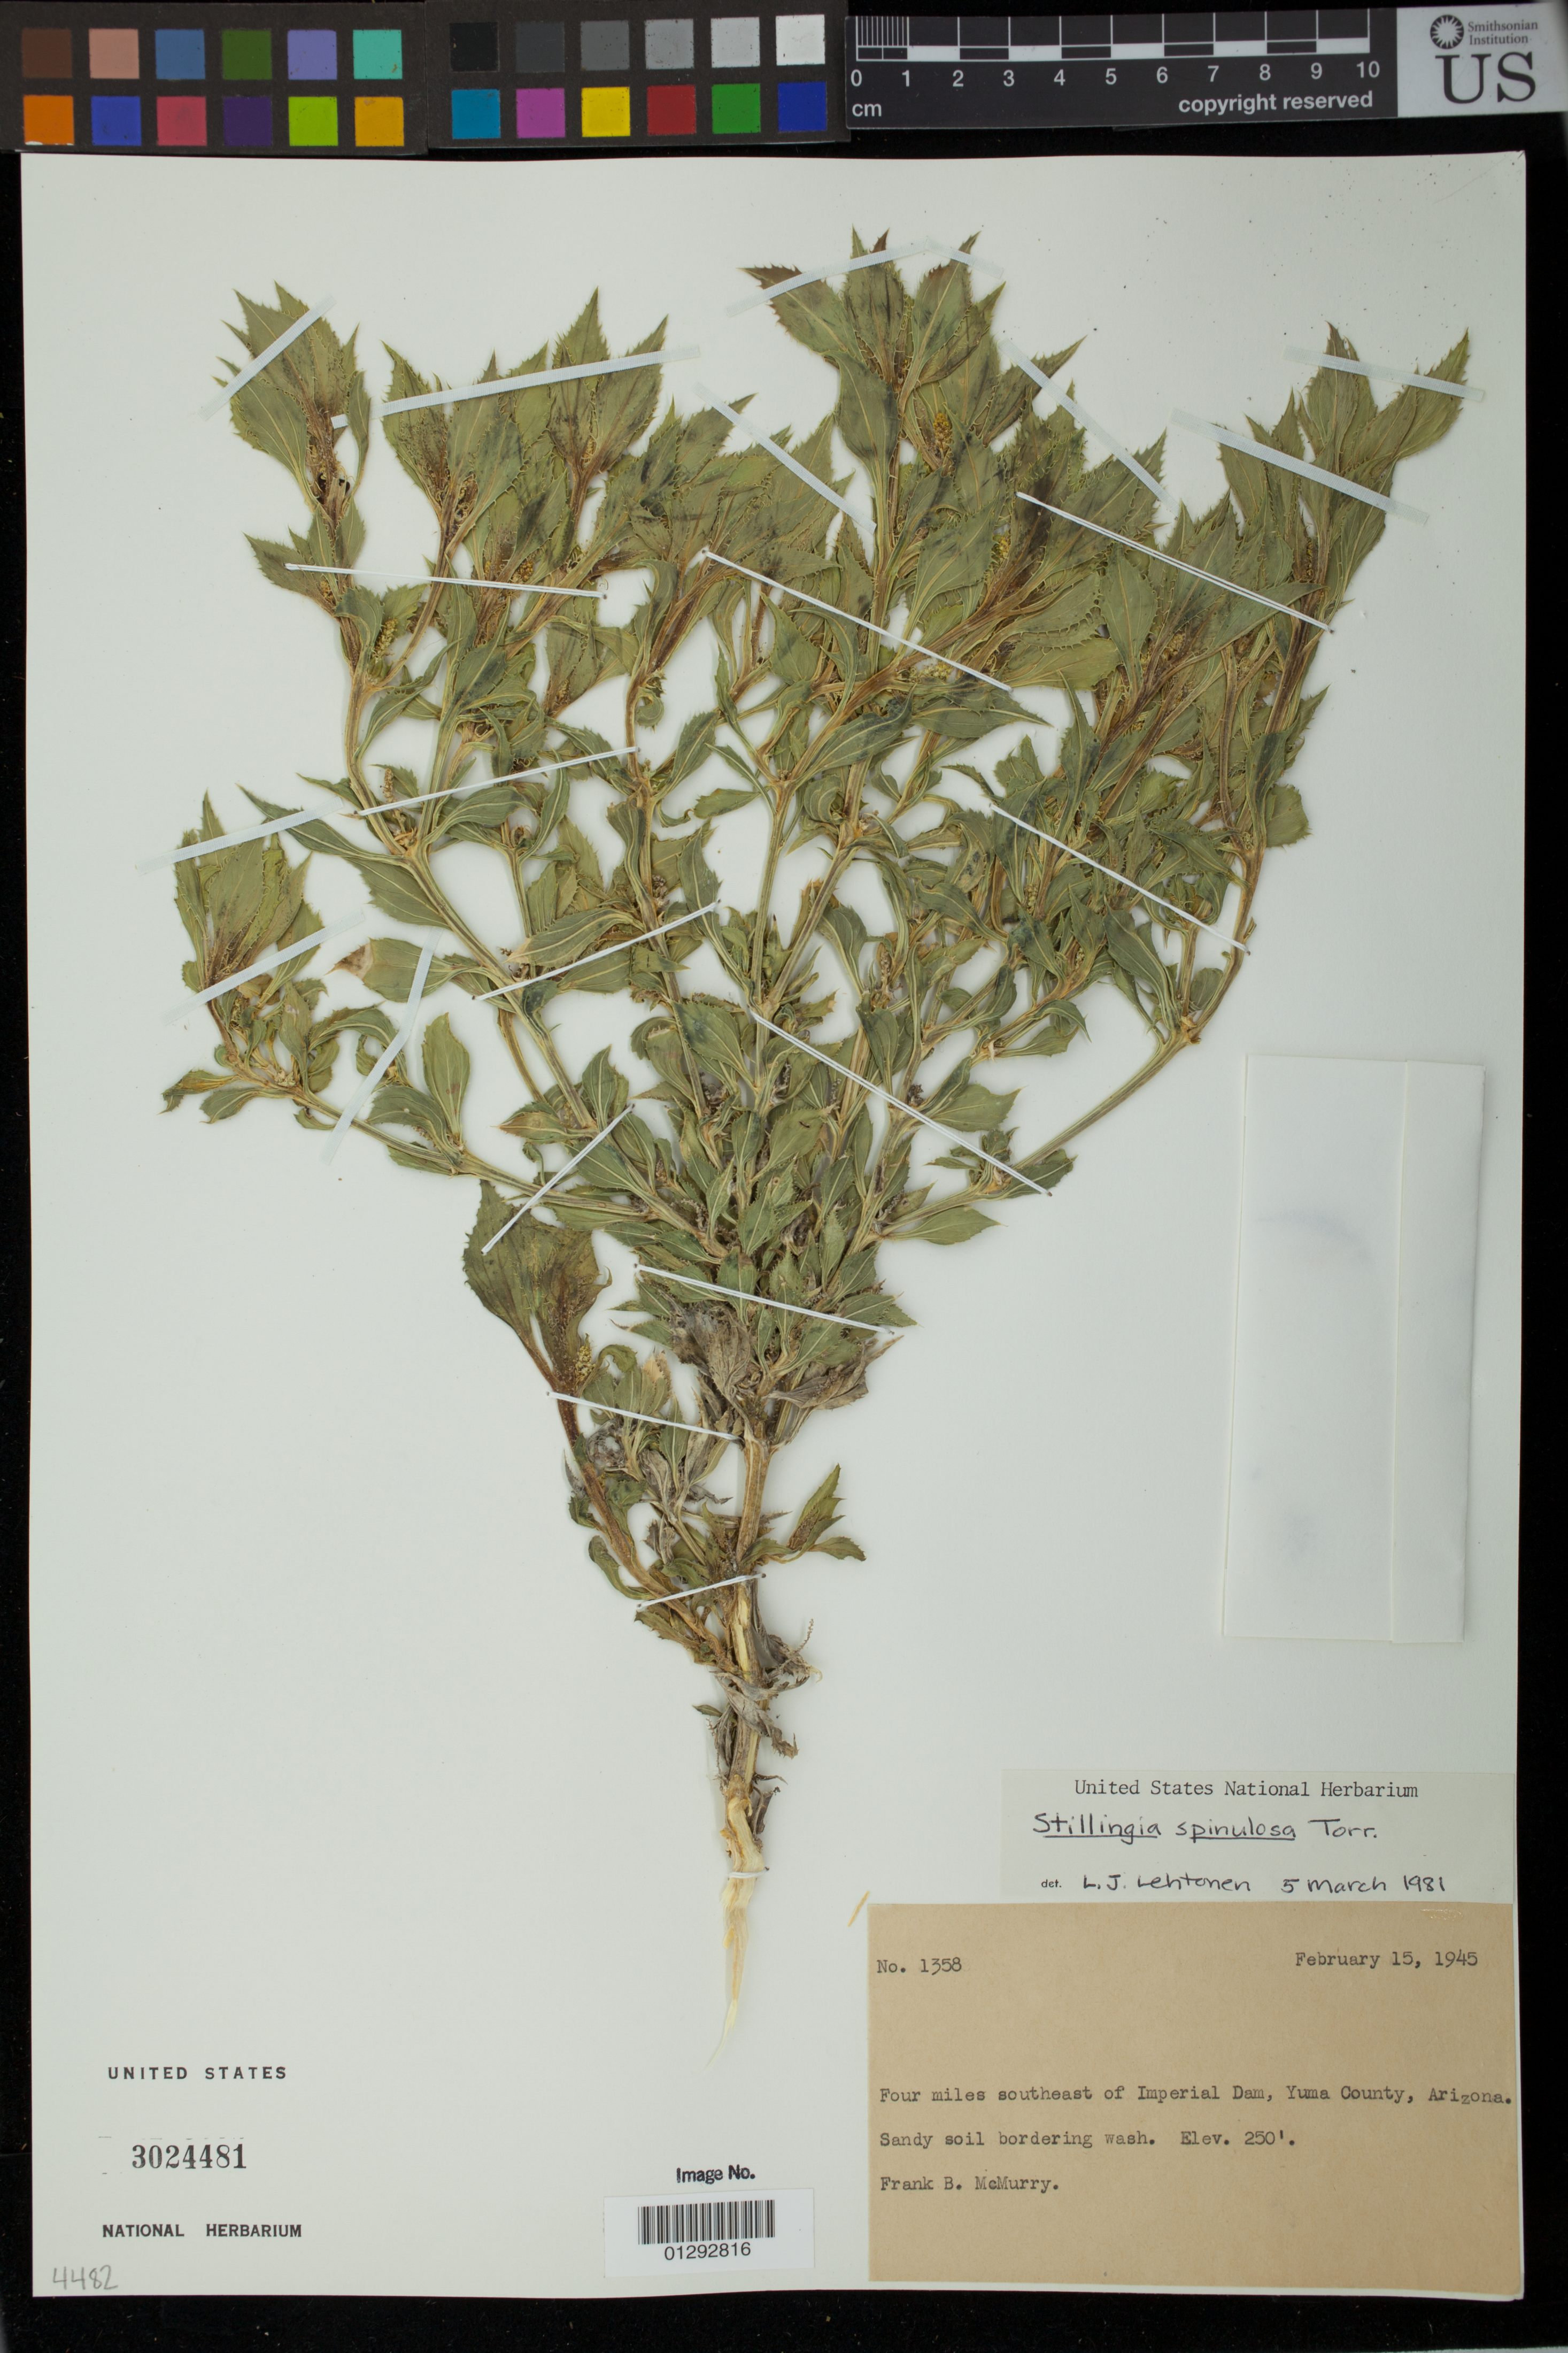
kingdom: Plantae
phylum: Tracheophyta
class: Magnoliopsida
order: Malpighiales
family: Euphorbiaceae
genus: Stillingia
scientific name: Stillingia spinulosa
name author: Torr.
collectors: F. B. McMurry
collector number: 1358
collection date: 1945-02-15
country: United States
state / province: Arizona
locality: Four miles southeast of Imperial Dam, Yuma County.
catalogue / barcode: US 3024481